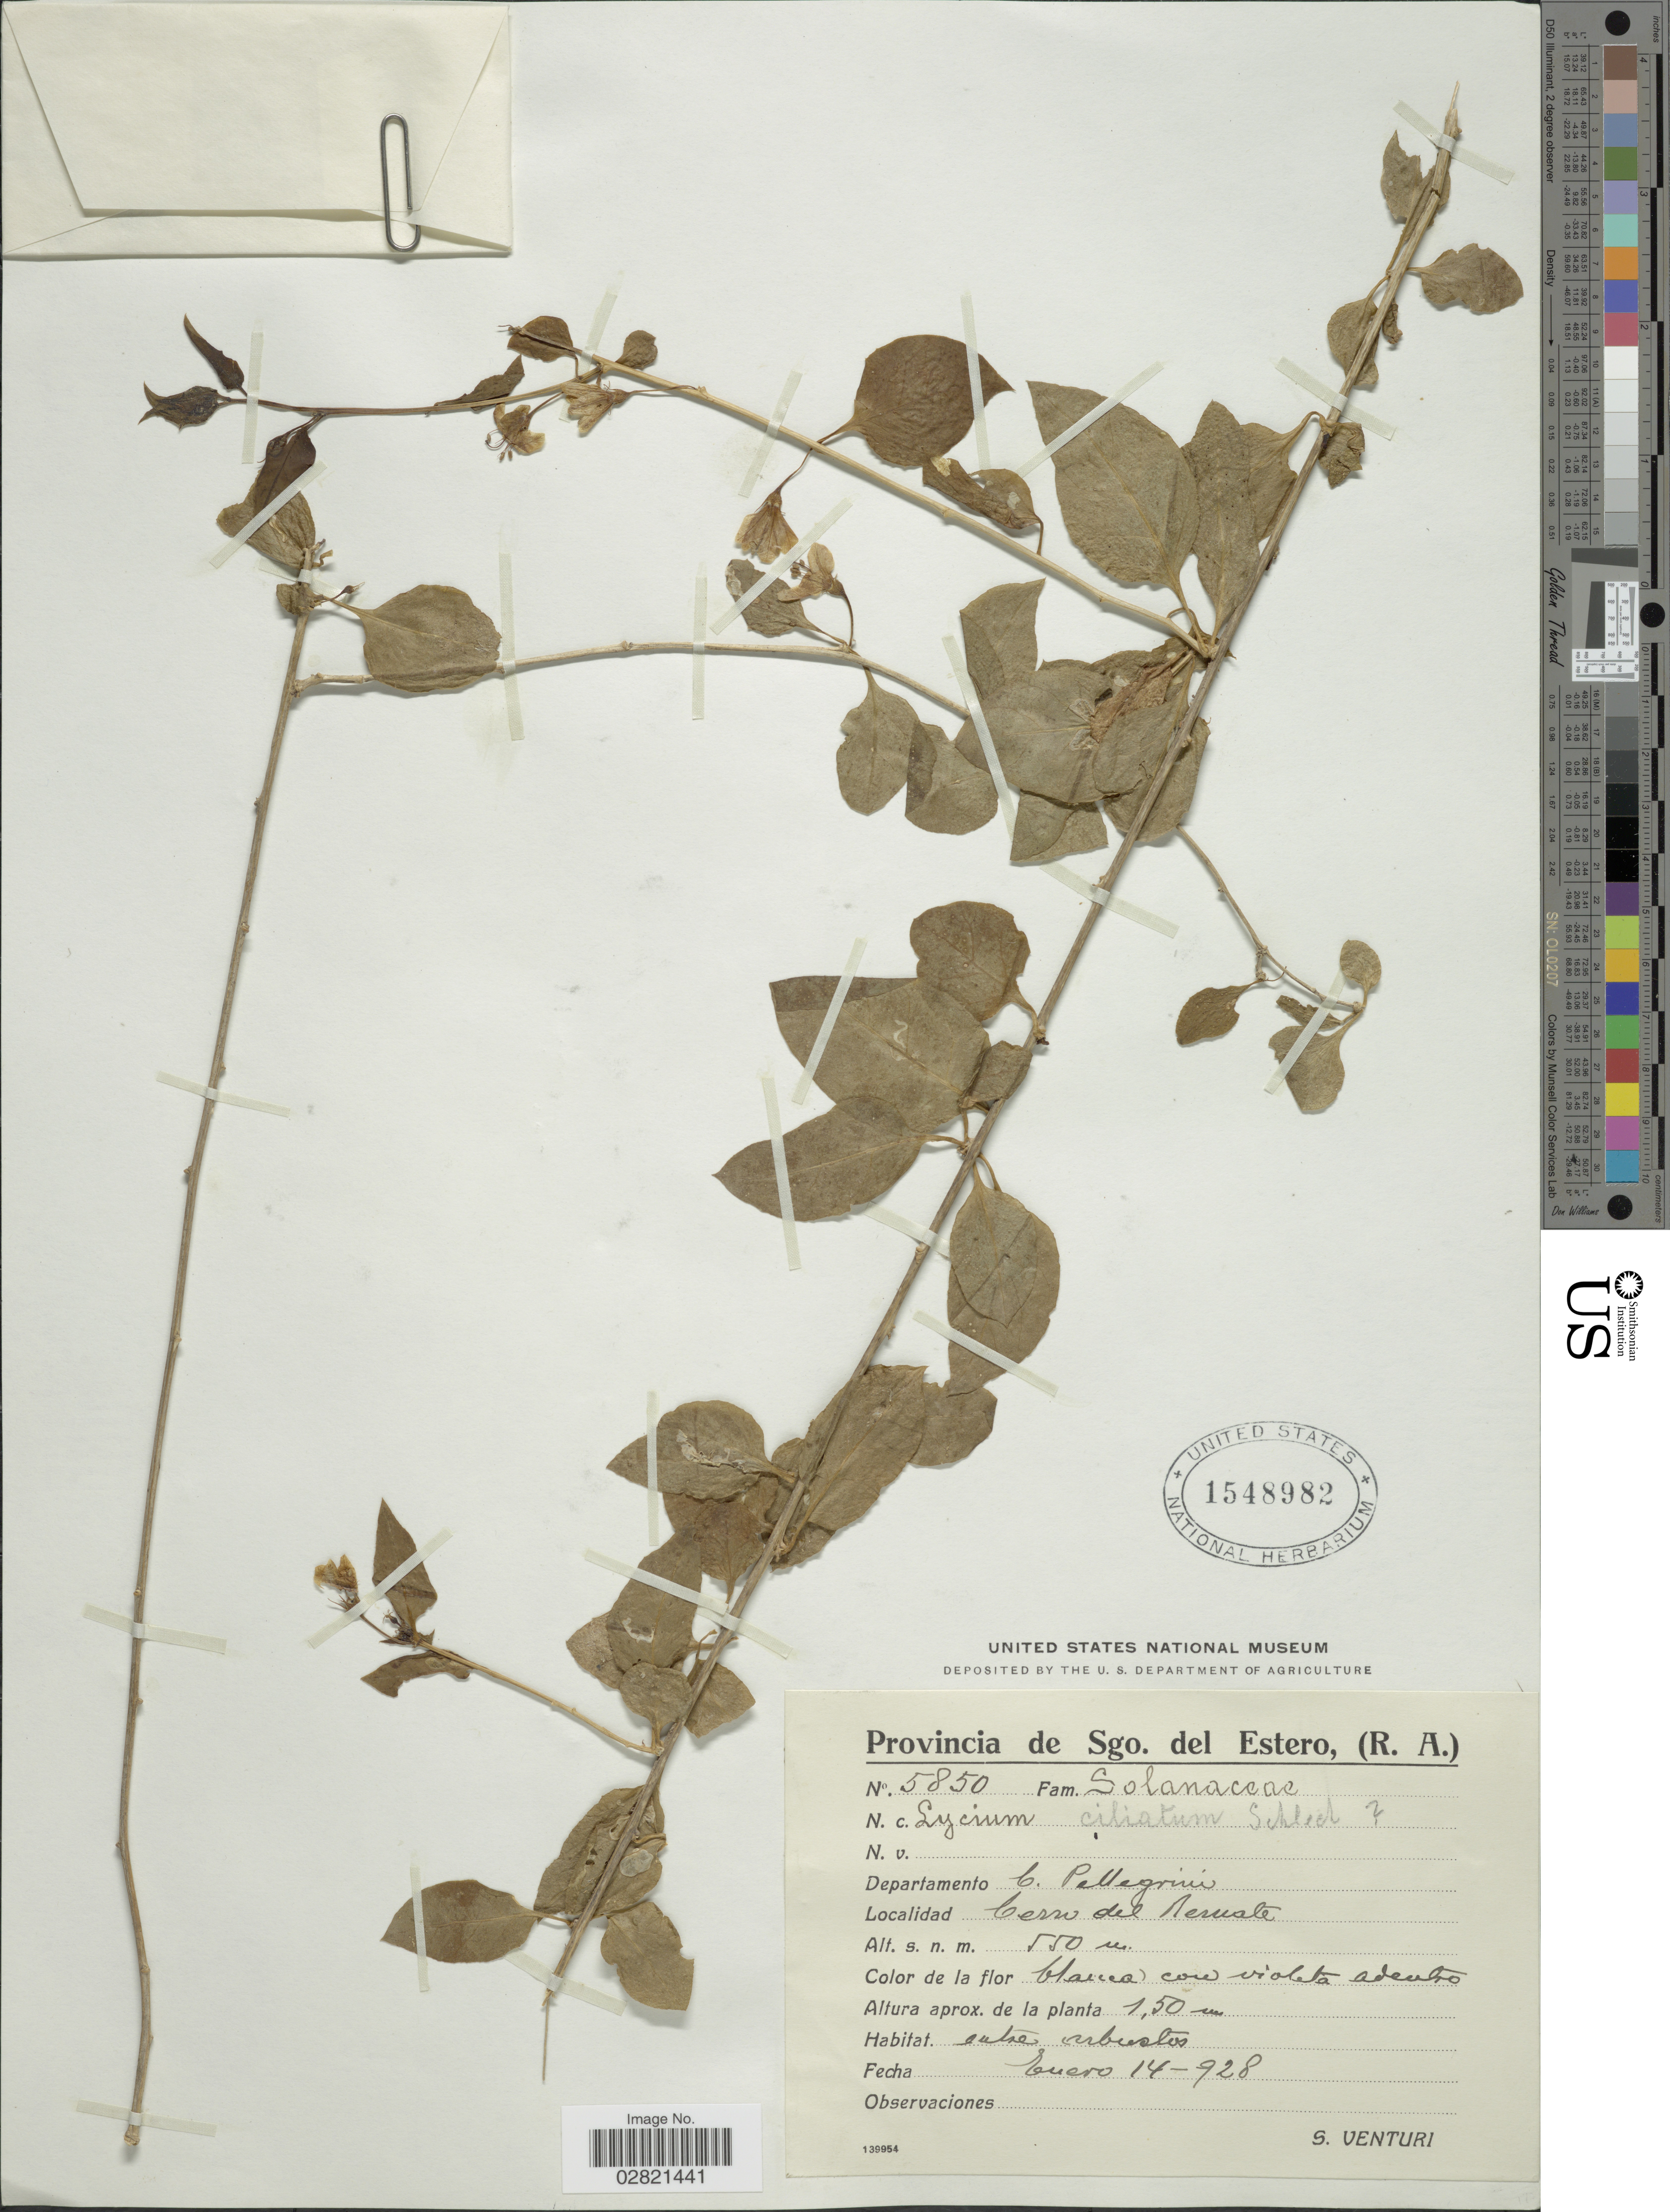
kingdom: Plantae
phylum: Tracheophyta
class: Magnoliopsida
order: Solanales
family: Solanaceae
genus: Lycium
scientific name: Lycium ciliatum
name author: Schltdl.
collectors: S. Venturi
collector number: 5850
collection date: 1928-01-14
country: Argentina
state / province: Santiago del Estero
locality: Provincia de Sgo. del Estero, (R.A.). Departamento C. Pellegrini. Cerro del Remate.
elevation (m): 550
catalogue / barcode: US 1548982